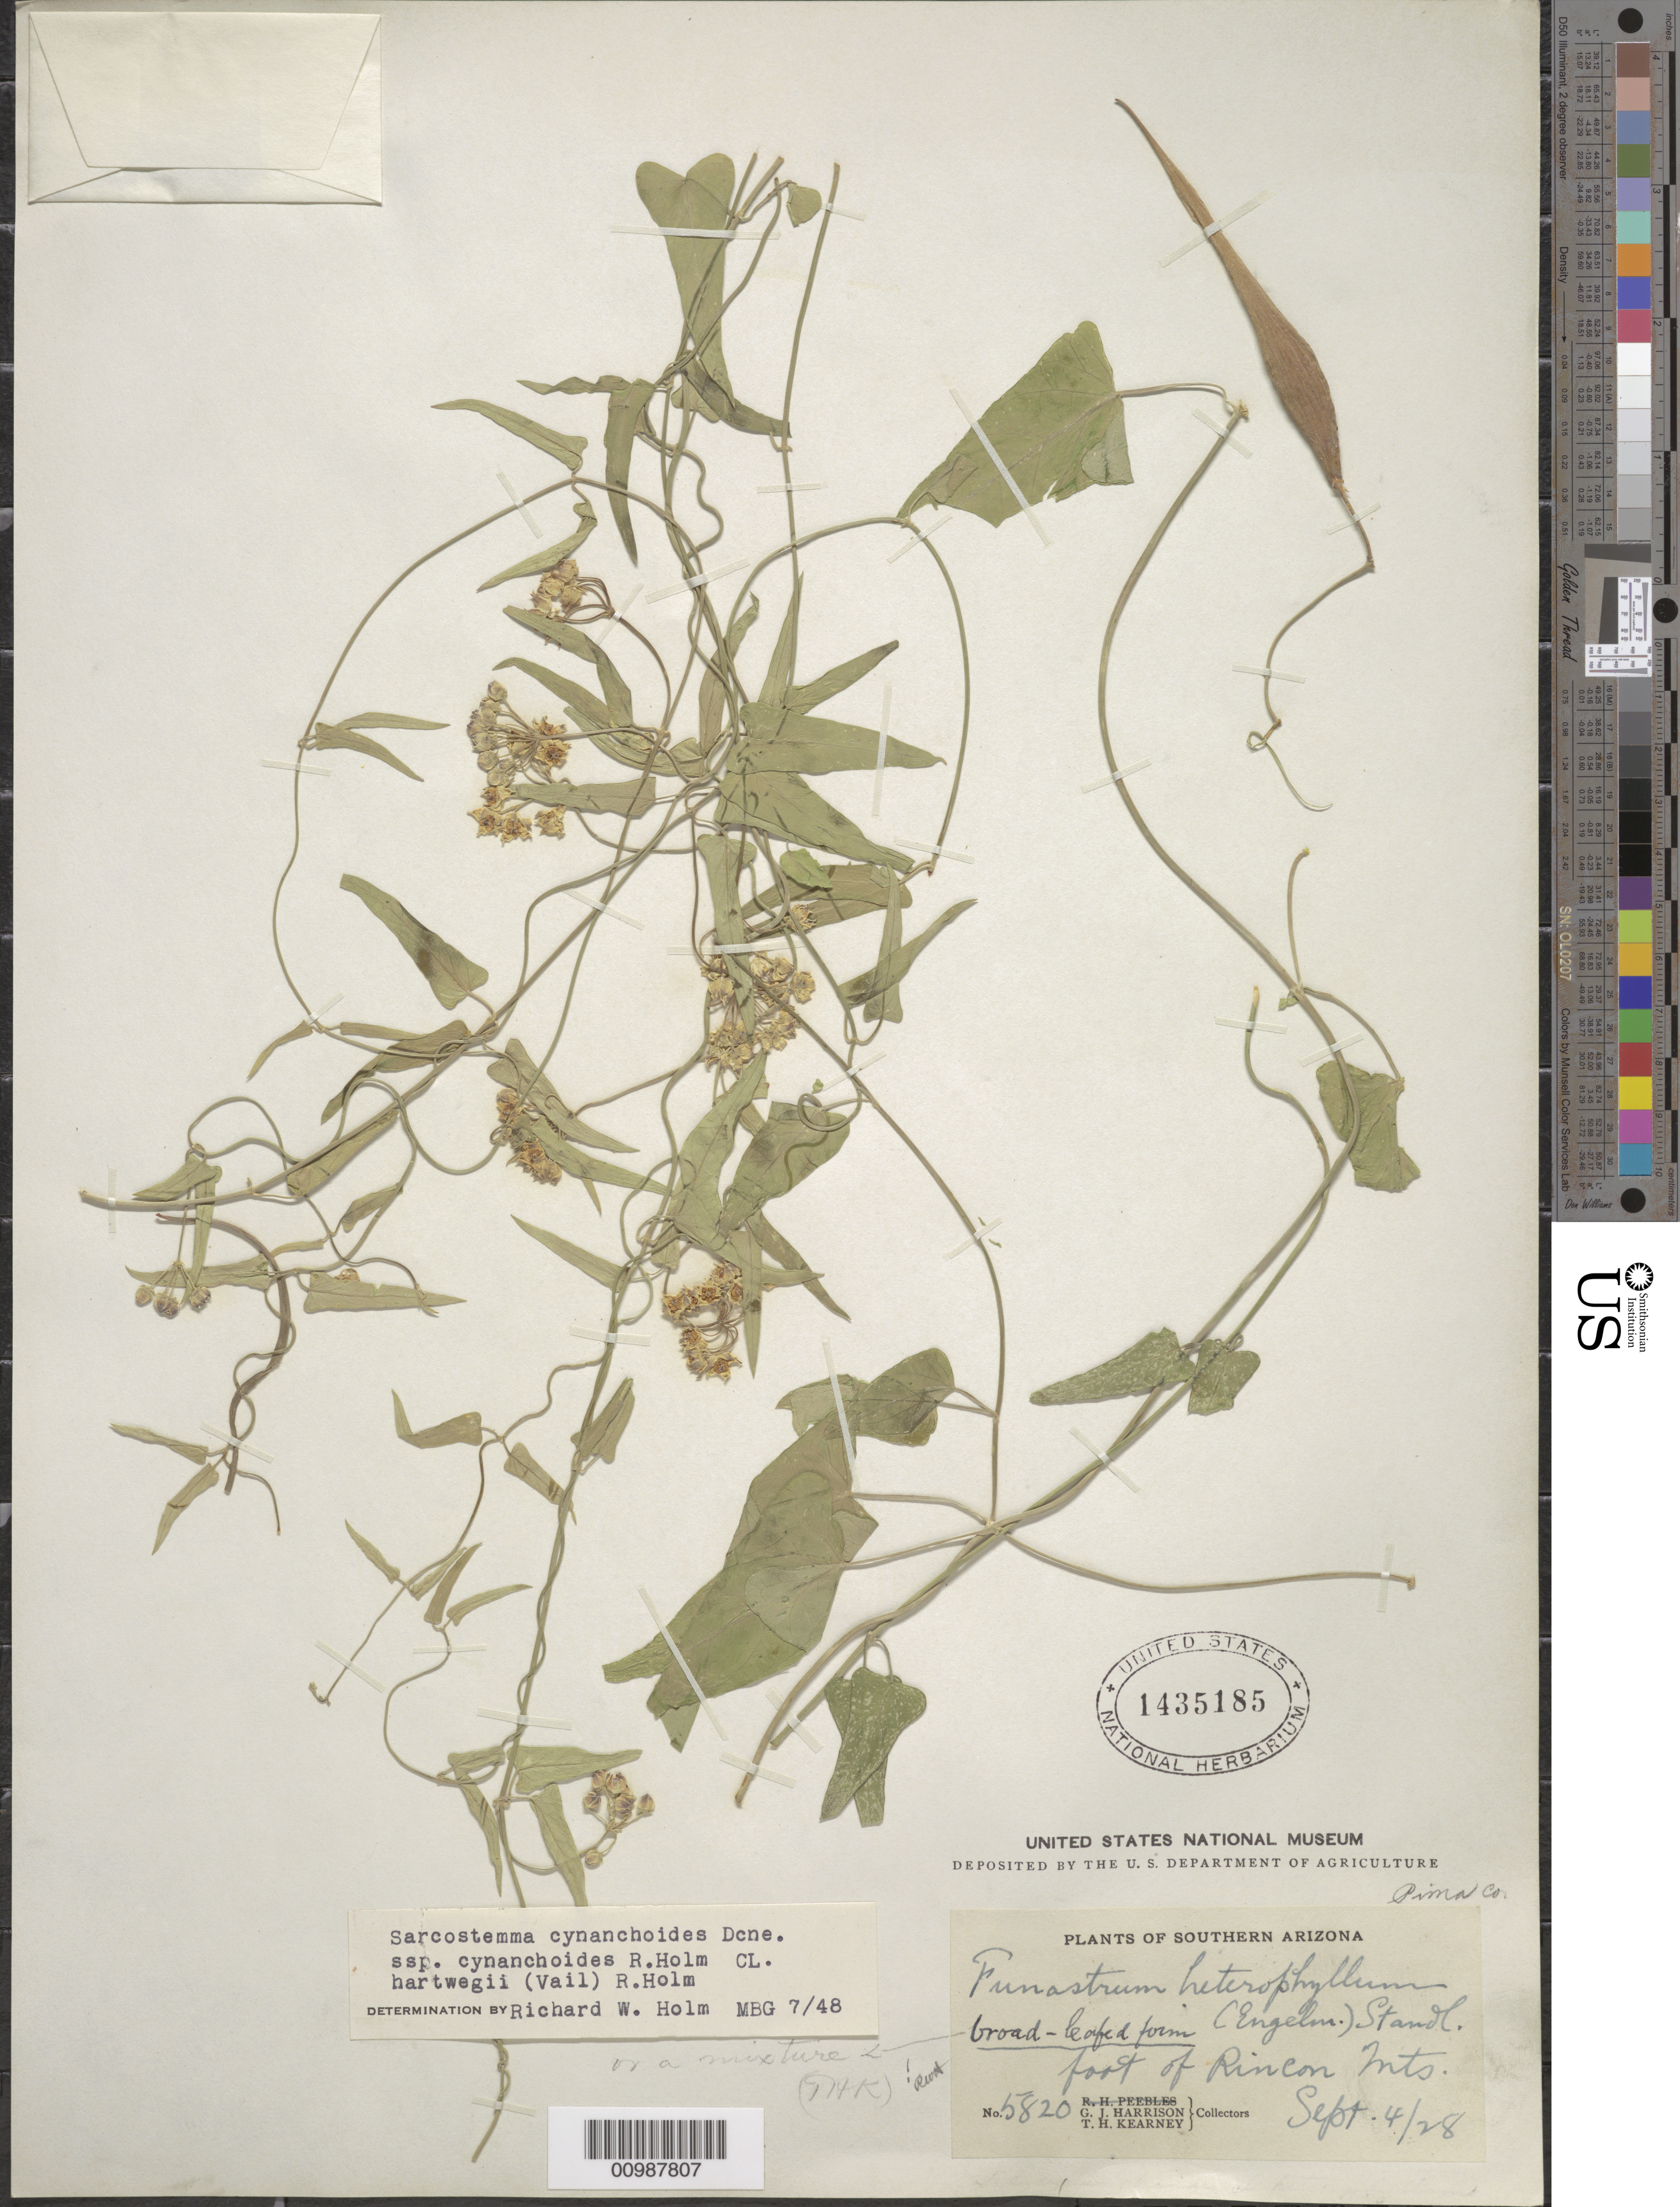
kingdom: Plantae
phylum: Tracheophyta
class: Magnoliopsida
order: Gentianales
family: Apocynaceae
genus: Sarcostemma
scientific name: Sarcostemma cynanchoides subsp. hartwegii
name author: (Vail) R.W. Holm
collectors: G. J. Harrison & T. H. Kearney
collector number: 5820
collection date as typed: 04 Sep 1928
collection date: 1928-09-04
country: United States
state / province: Arizona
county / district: Pima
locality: Foot of Rincon Mountains.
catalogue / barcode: US 1435185